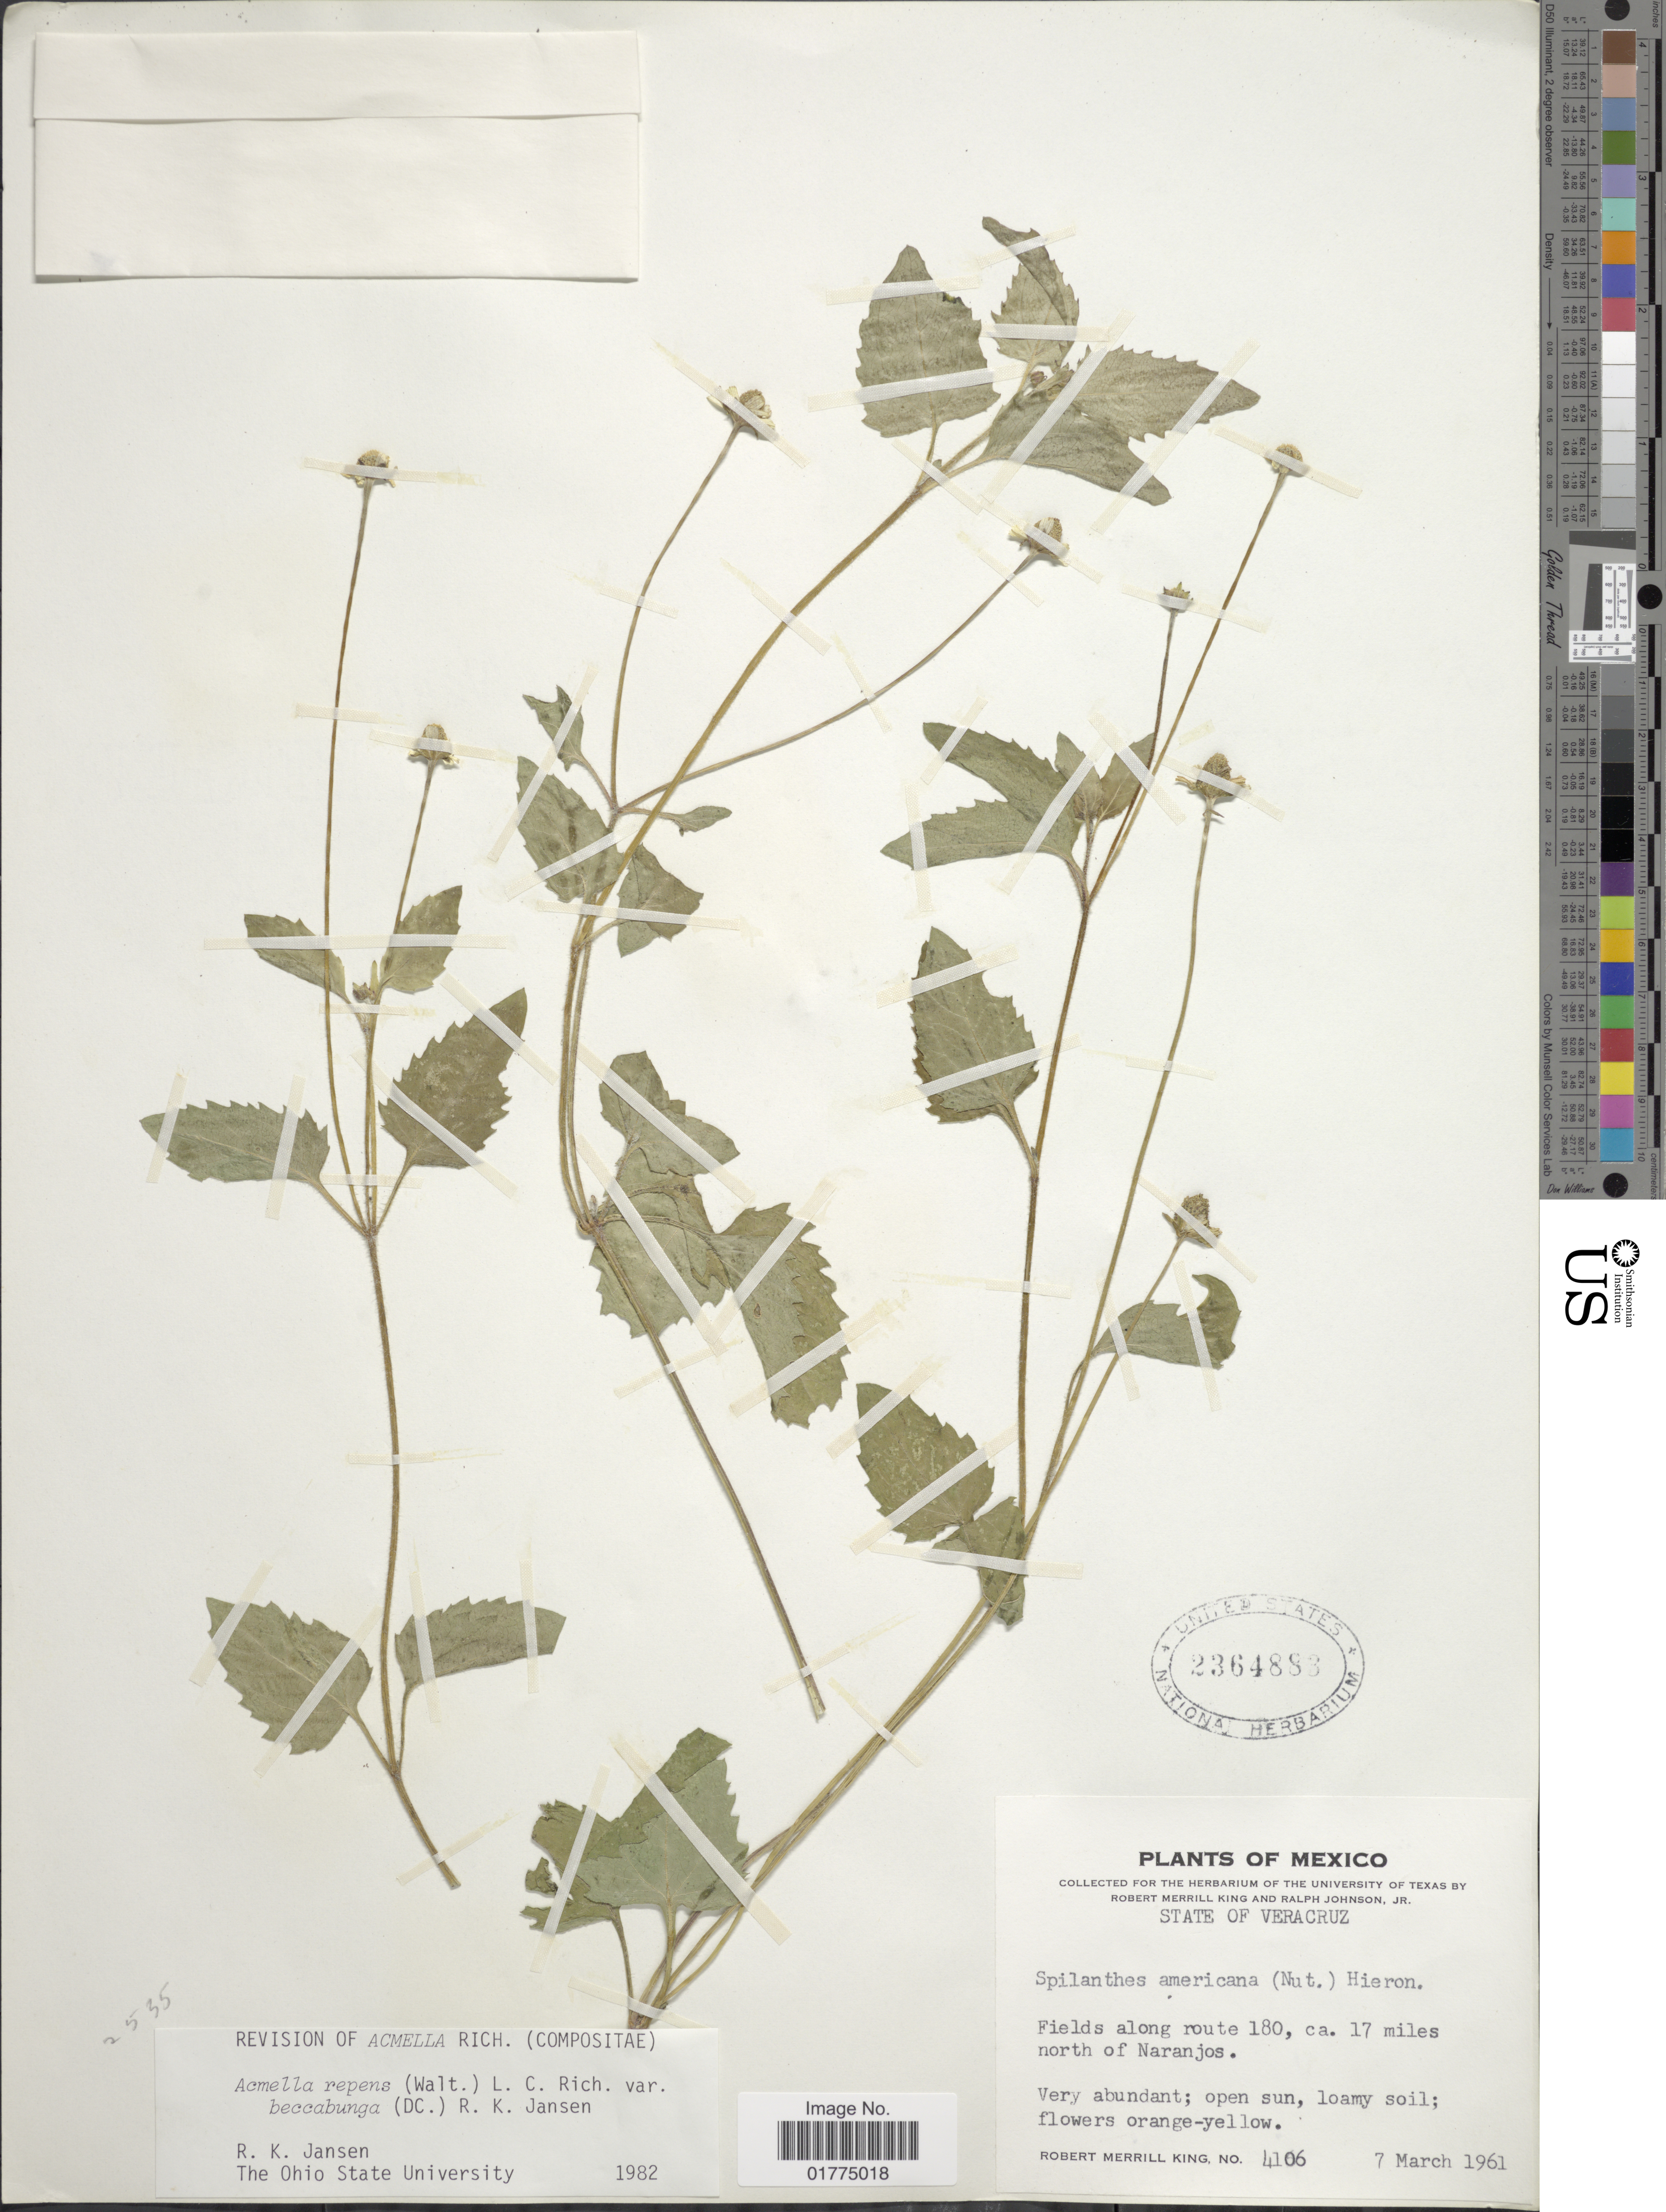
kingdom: Plantae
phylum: Tracheophyta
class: Magnoliopsida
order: Asterales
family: Asteraceae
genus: Acmella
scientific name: Acmella repens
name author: (Walter) Rich.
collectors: R. M. King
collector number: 4106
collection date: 1961-03-07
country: Mexico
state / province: Veracruz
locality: State of Veracruz. Fields along route 180, ca. 17 miles north of naranjos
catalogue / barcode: US 2364883